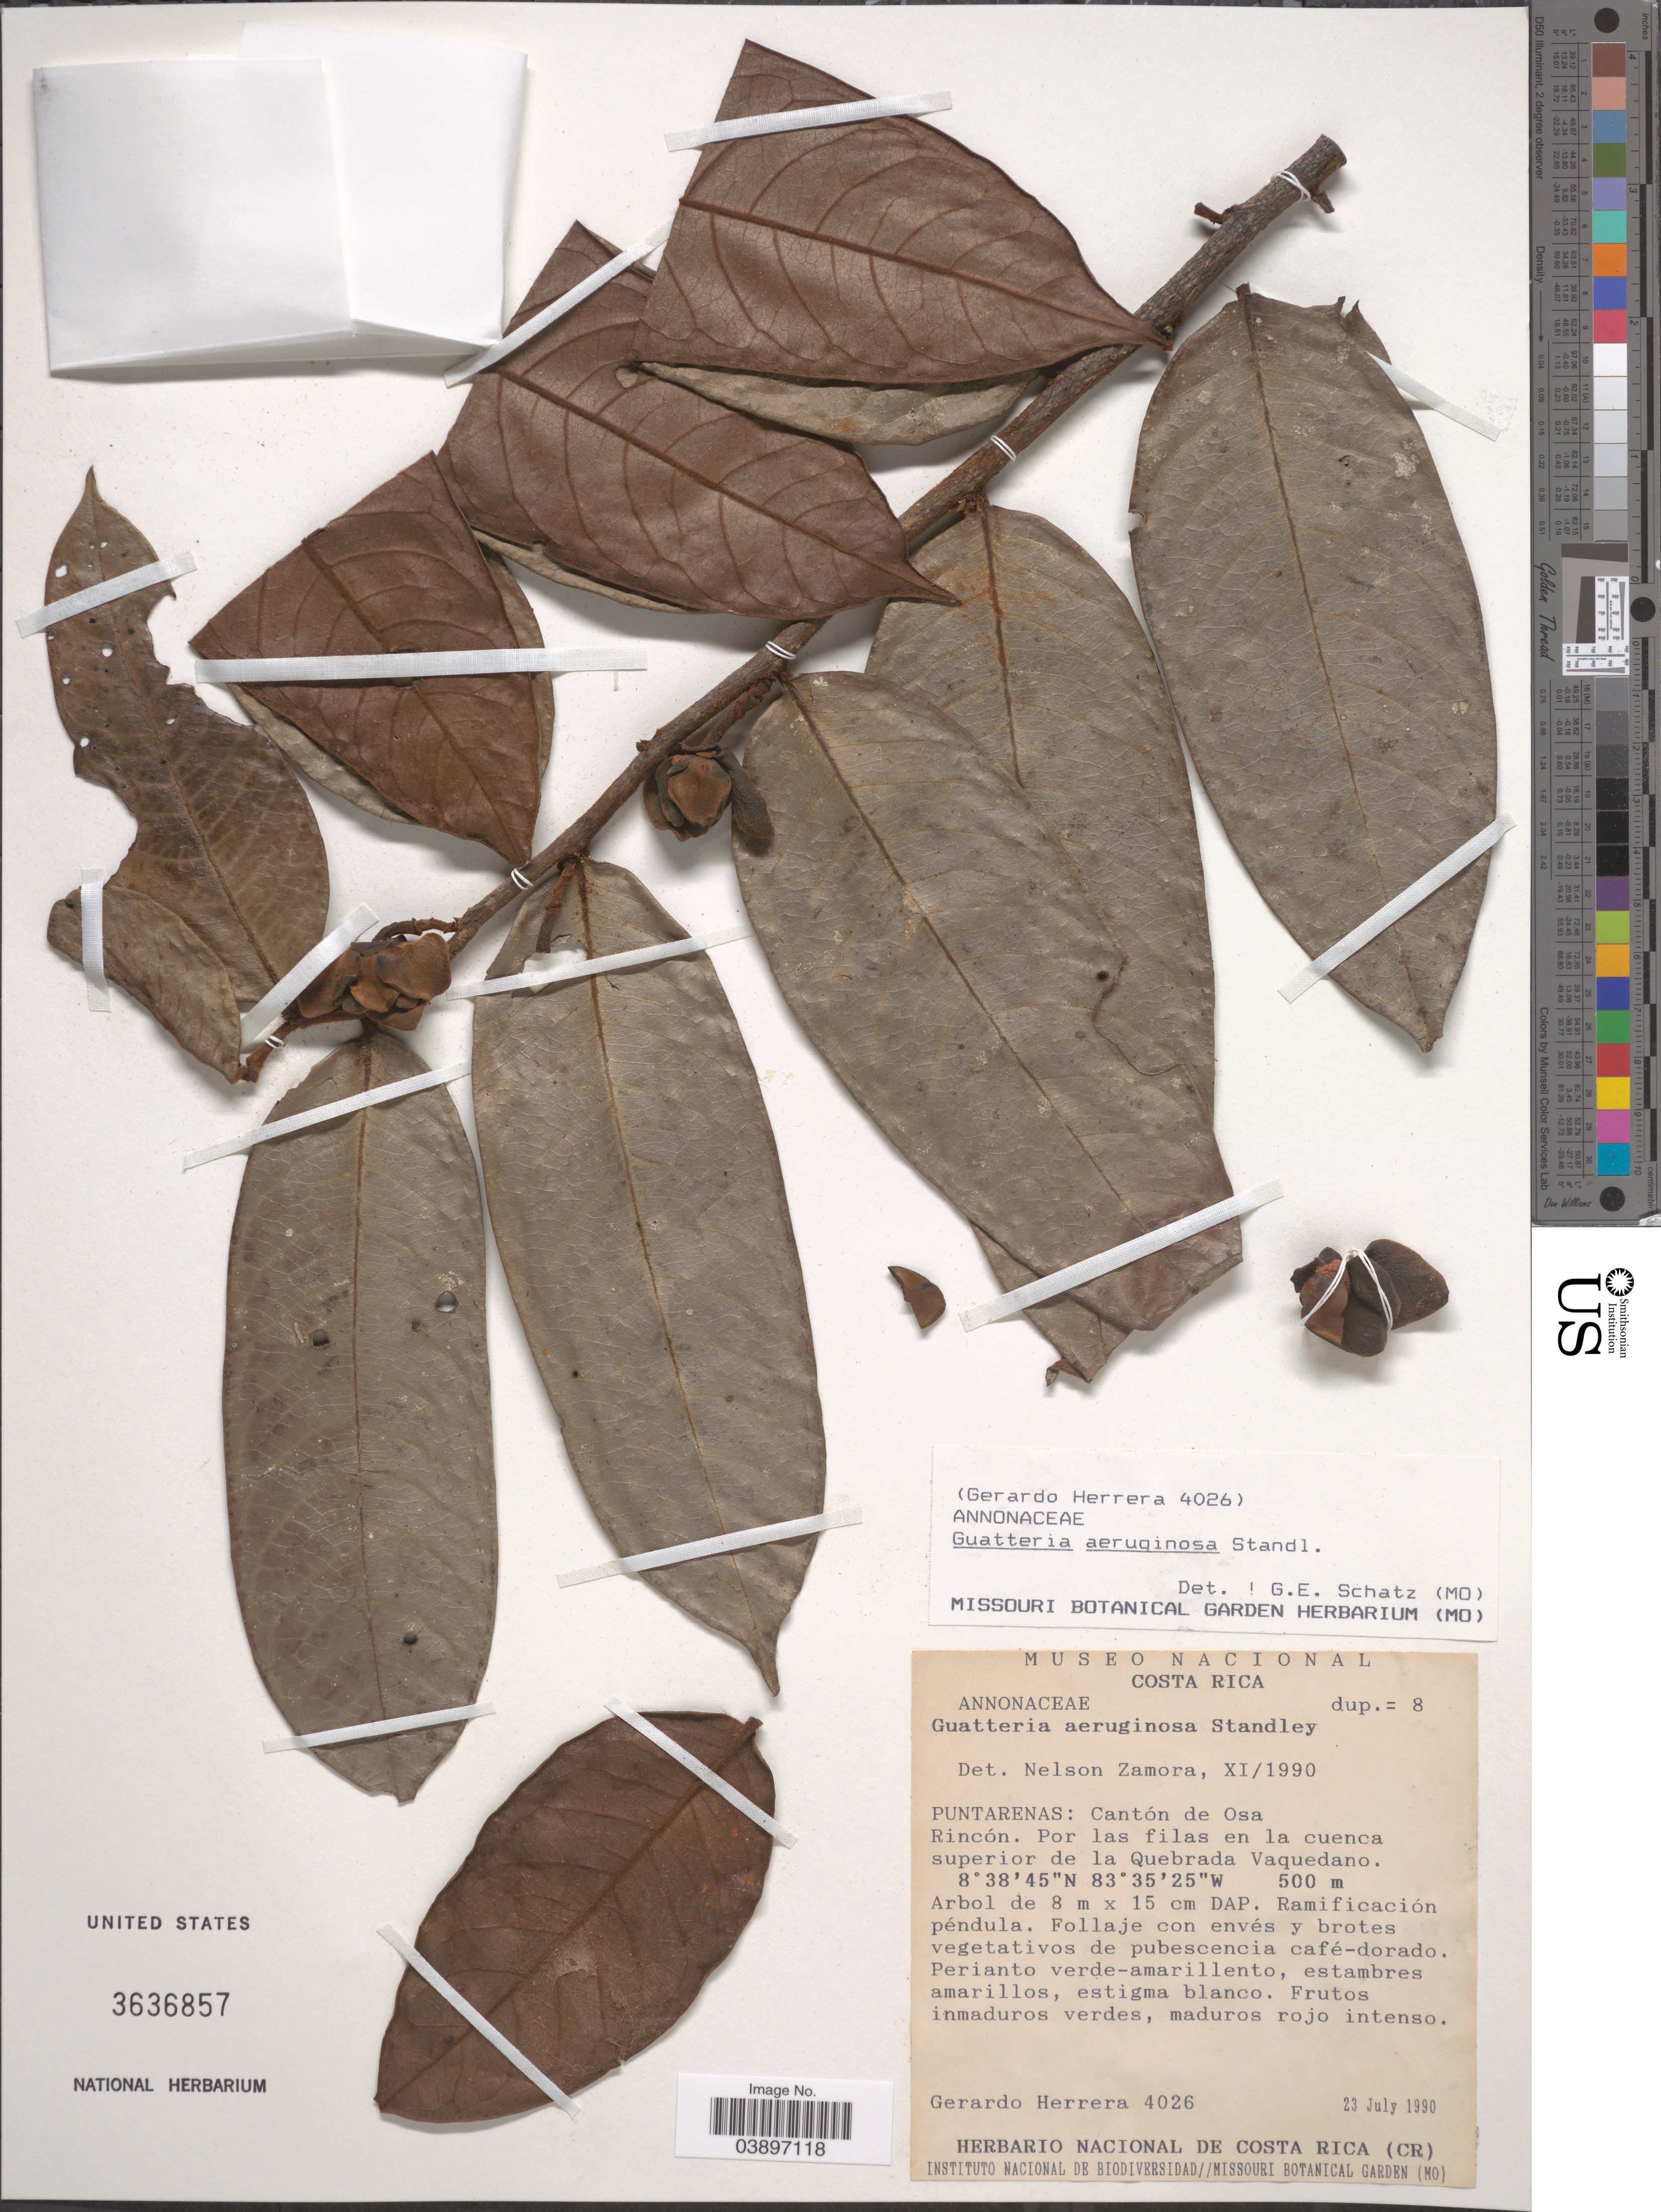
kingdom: Plantae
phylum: Tracheophyta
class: Magnoliopsida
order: Magnoliales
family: Annonaceae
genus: Guatteria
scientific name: Guatteria aeruginosa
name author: Standl.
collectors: G. Herrera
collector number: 4026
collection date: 1990-07-23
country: Costa Rica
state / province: Puntarenas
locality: Cantón de Osa. Rincón. Por las filas en la cuenca superior de la Quebrada Vaquedano.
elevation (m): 500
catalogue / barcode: US 3636857